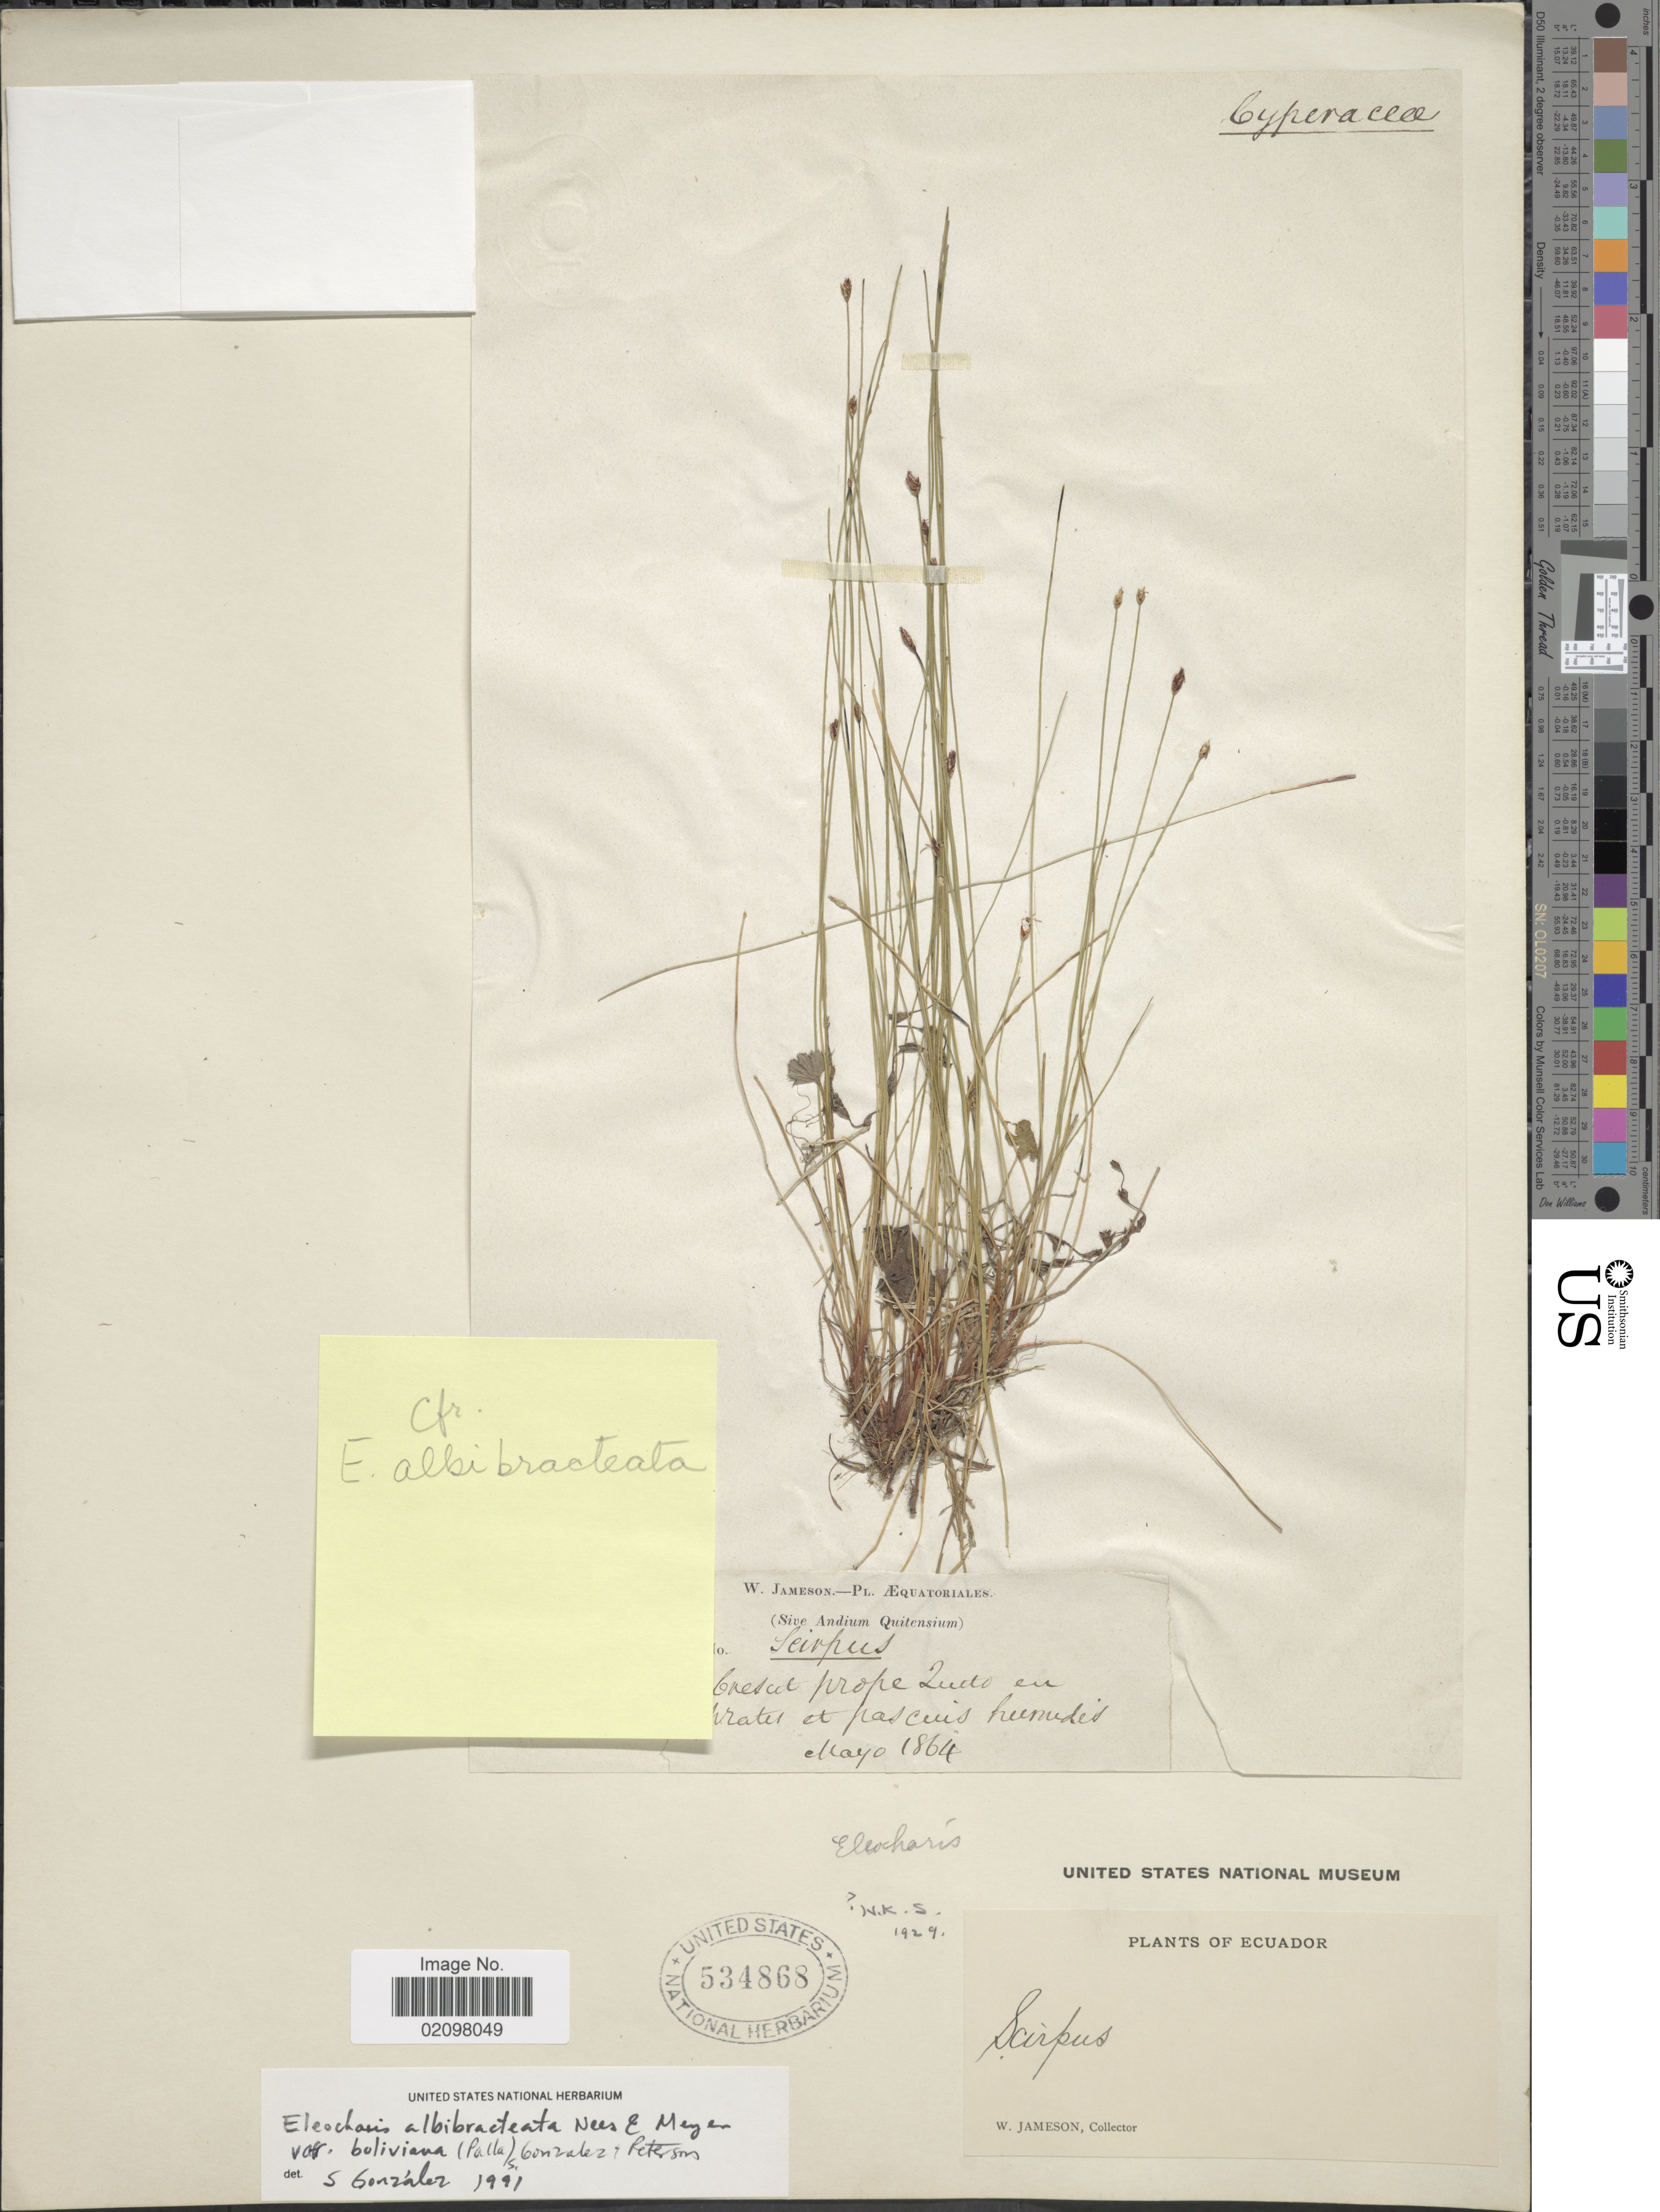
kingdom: Plantae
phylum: Tracheophyta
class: Liliopsida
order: Poales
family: Cyperaceae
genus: Eleocharis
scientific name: Eleocharis albibracteata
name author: Nees & Meyen ex Kunth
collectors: W. Jameson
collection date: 1864-05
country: Ecuador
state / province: Pichincha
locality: Crescit prope Quito en [illegible text]rates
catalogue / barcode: US 534868